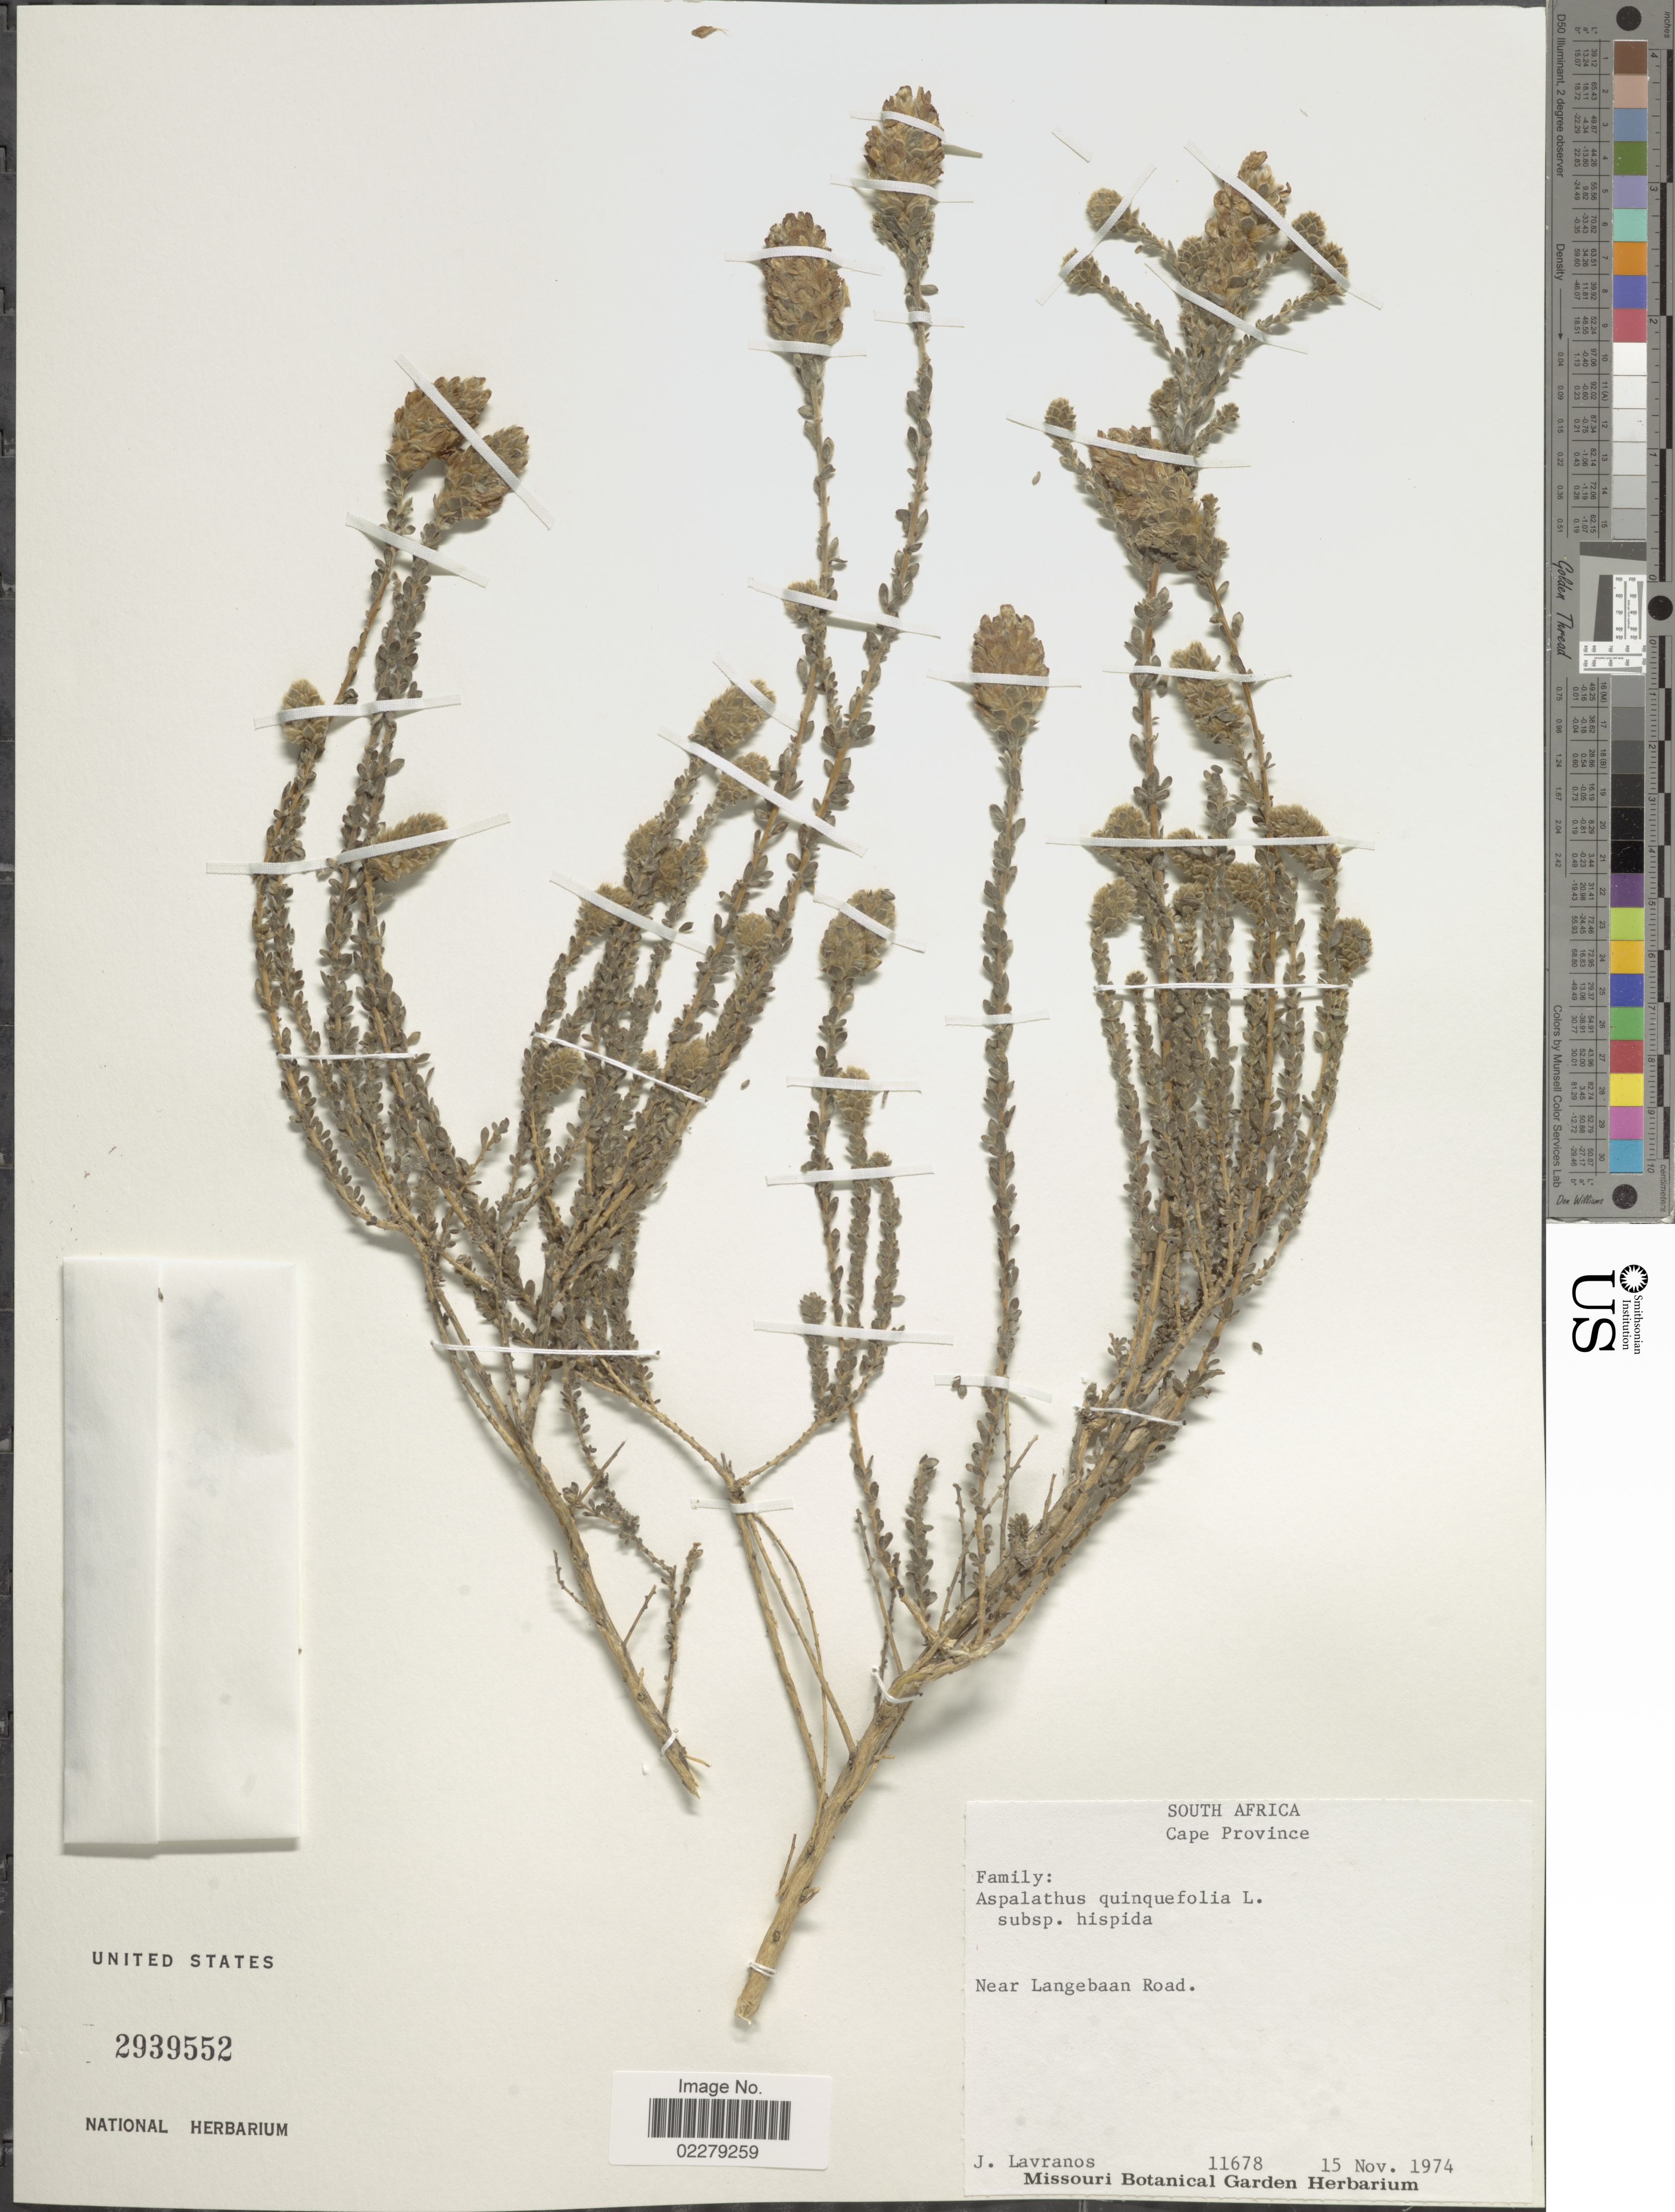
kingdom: Plantae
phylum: Tracheophyta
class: Magnoliopsida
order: Fabales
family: Fabaceae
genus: Aspalathus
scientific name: Aspalathus quinquefolia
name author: L.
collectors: J. Lavranos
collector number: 11678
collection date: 1974-11-15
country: South Africa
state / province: Western Cape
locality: Near Langebaan Road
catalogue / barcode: US 2939552